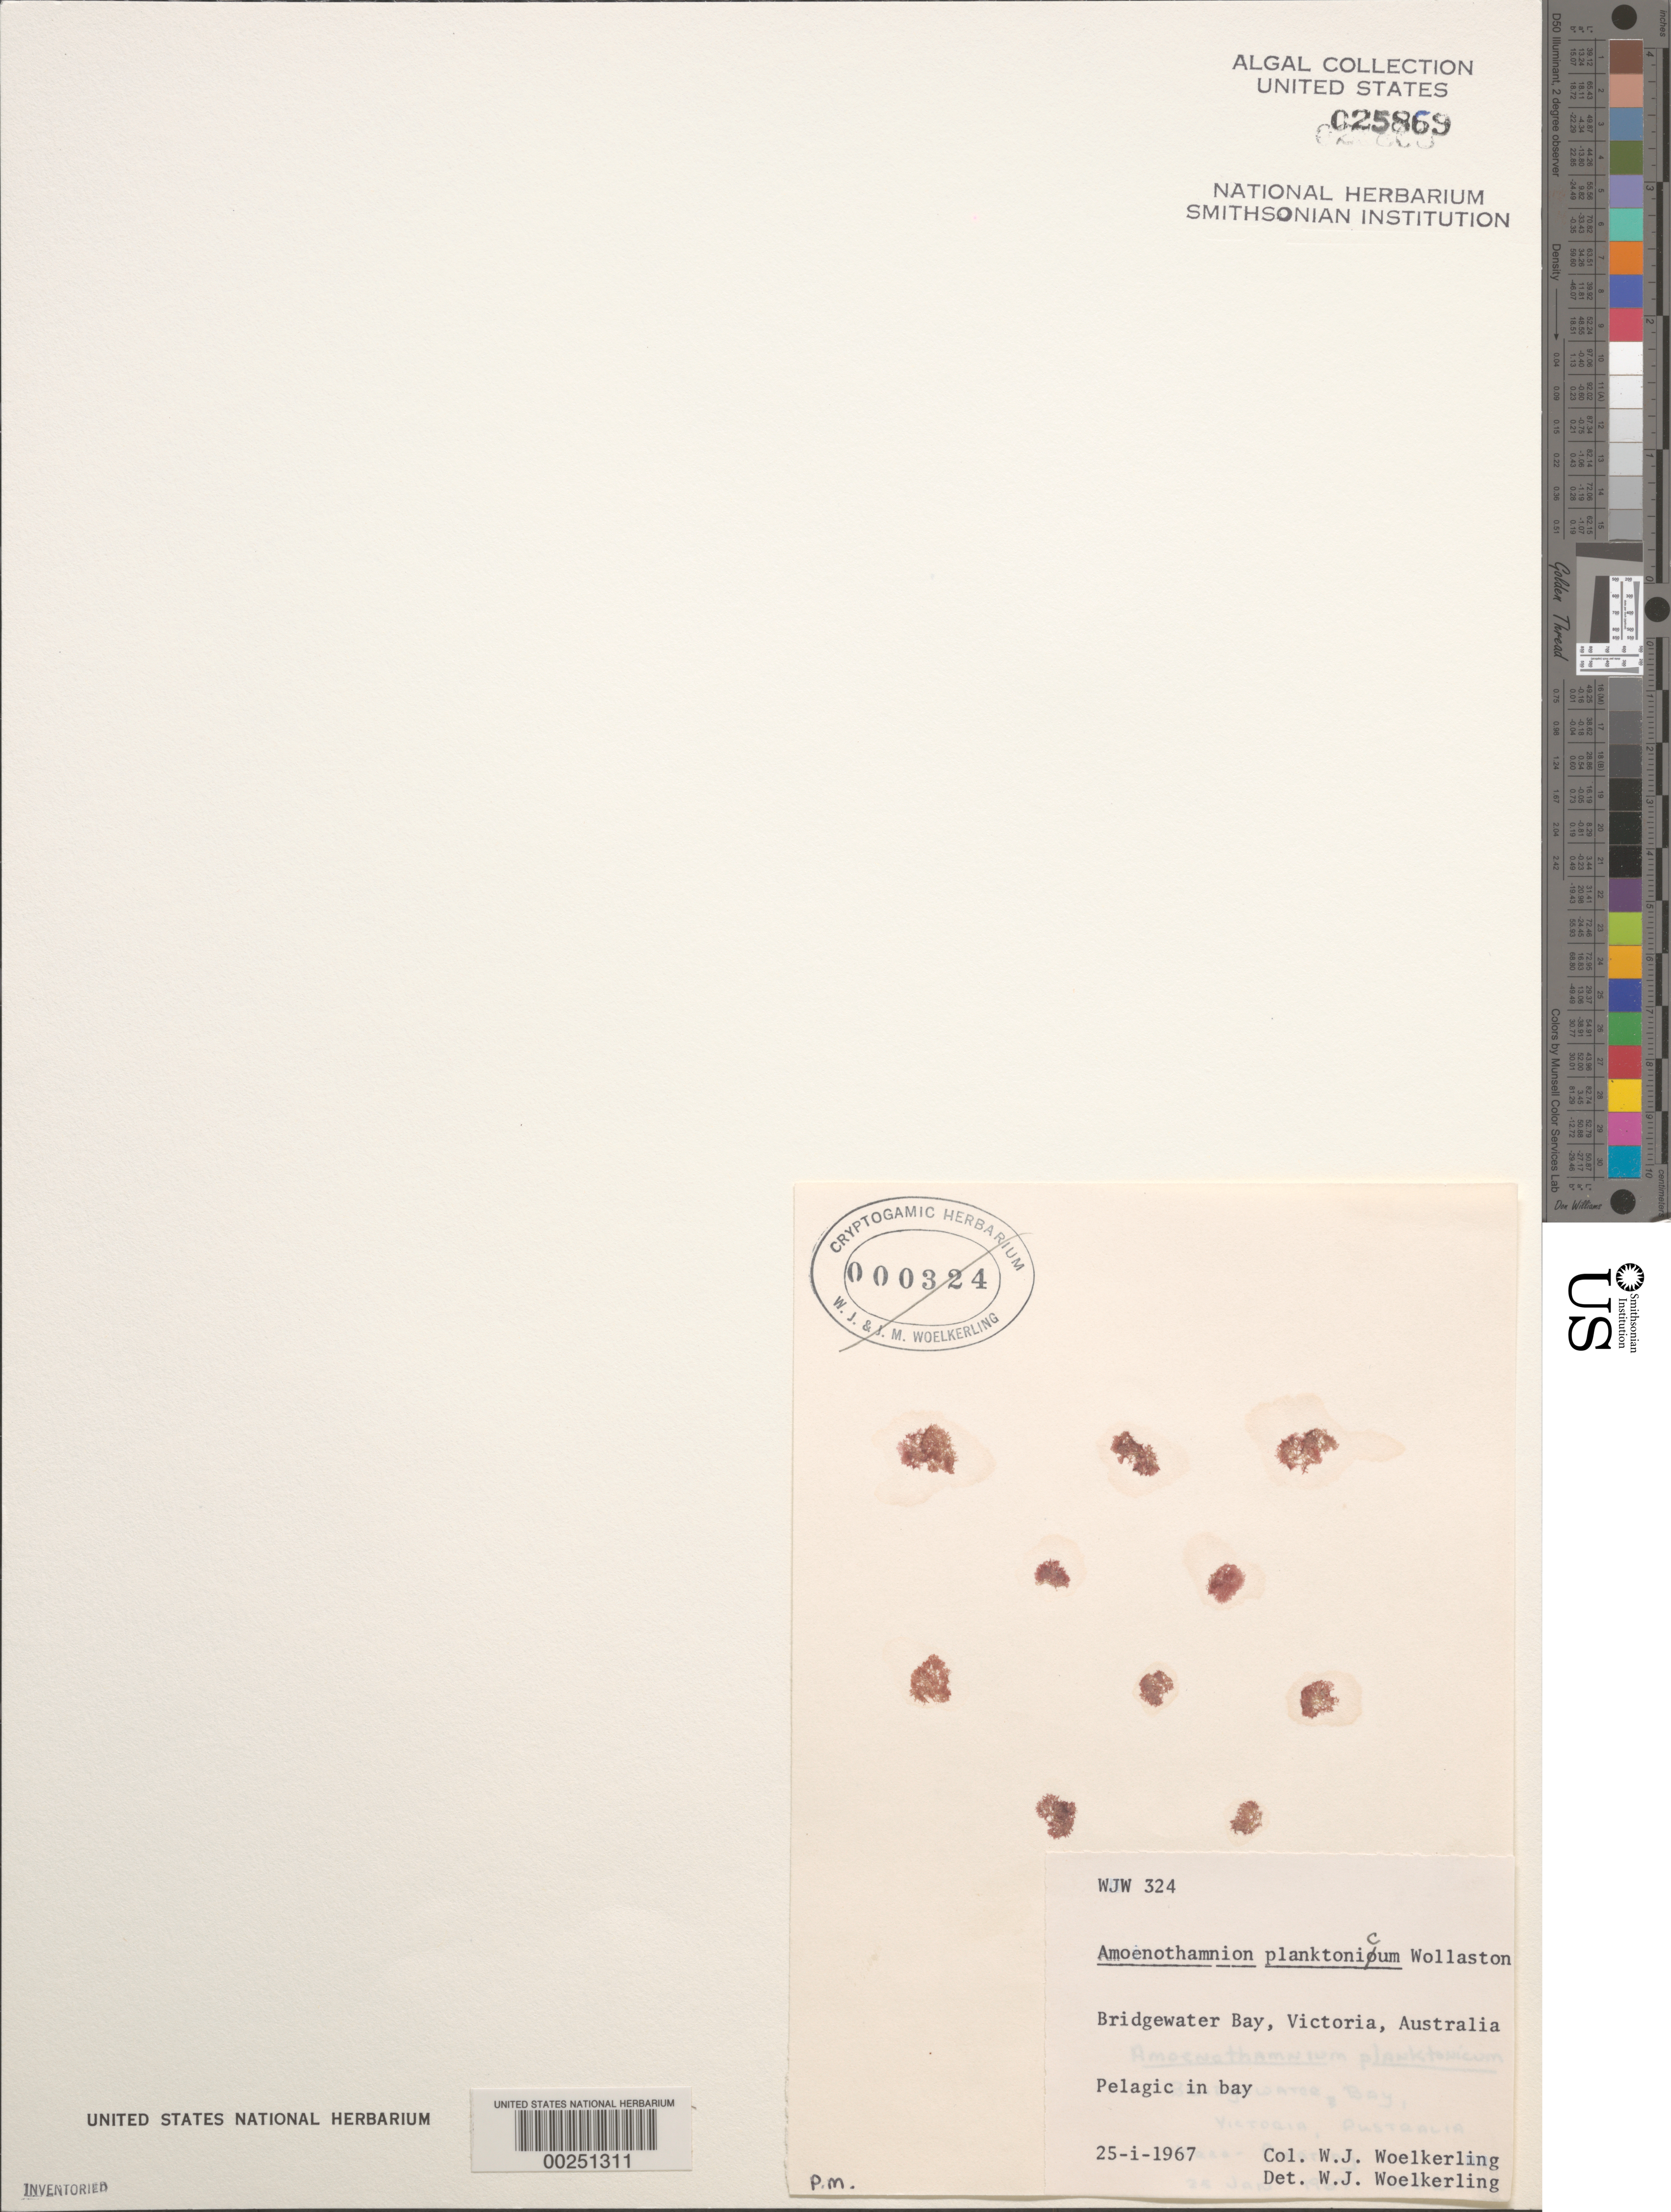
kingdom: Plantae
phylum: Rhodophyta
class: Florideophyceae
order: Ceramiales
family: Ceramiaceae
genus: Amoenothamnion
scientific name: Amoenothamnion planktonicum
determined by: Woelkerling, W. J.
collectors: W. Woelkerling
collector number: WJW 324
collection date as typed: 25 Jan 1967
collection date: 1967-01-25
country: Australia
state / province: Victoria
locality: Bridgewater bay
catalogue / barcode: US 25869